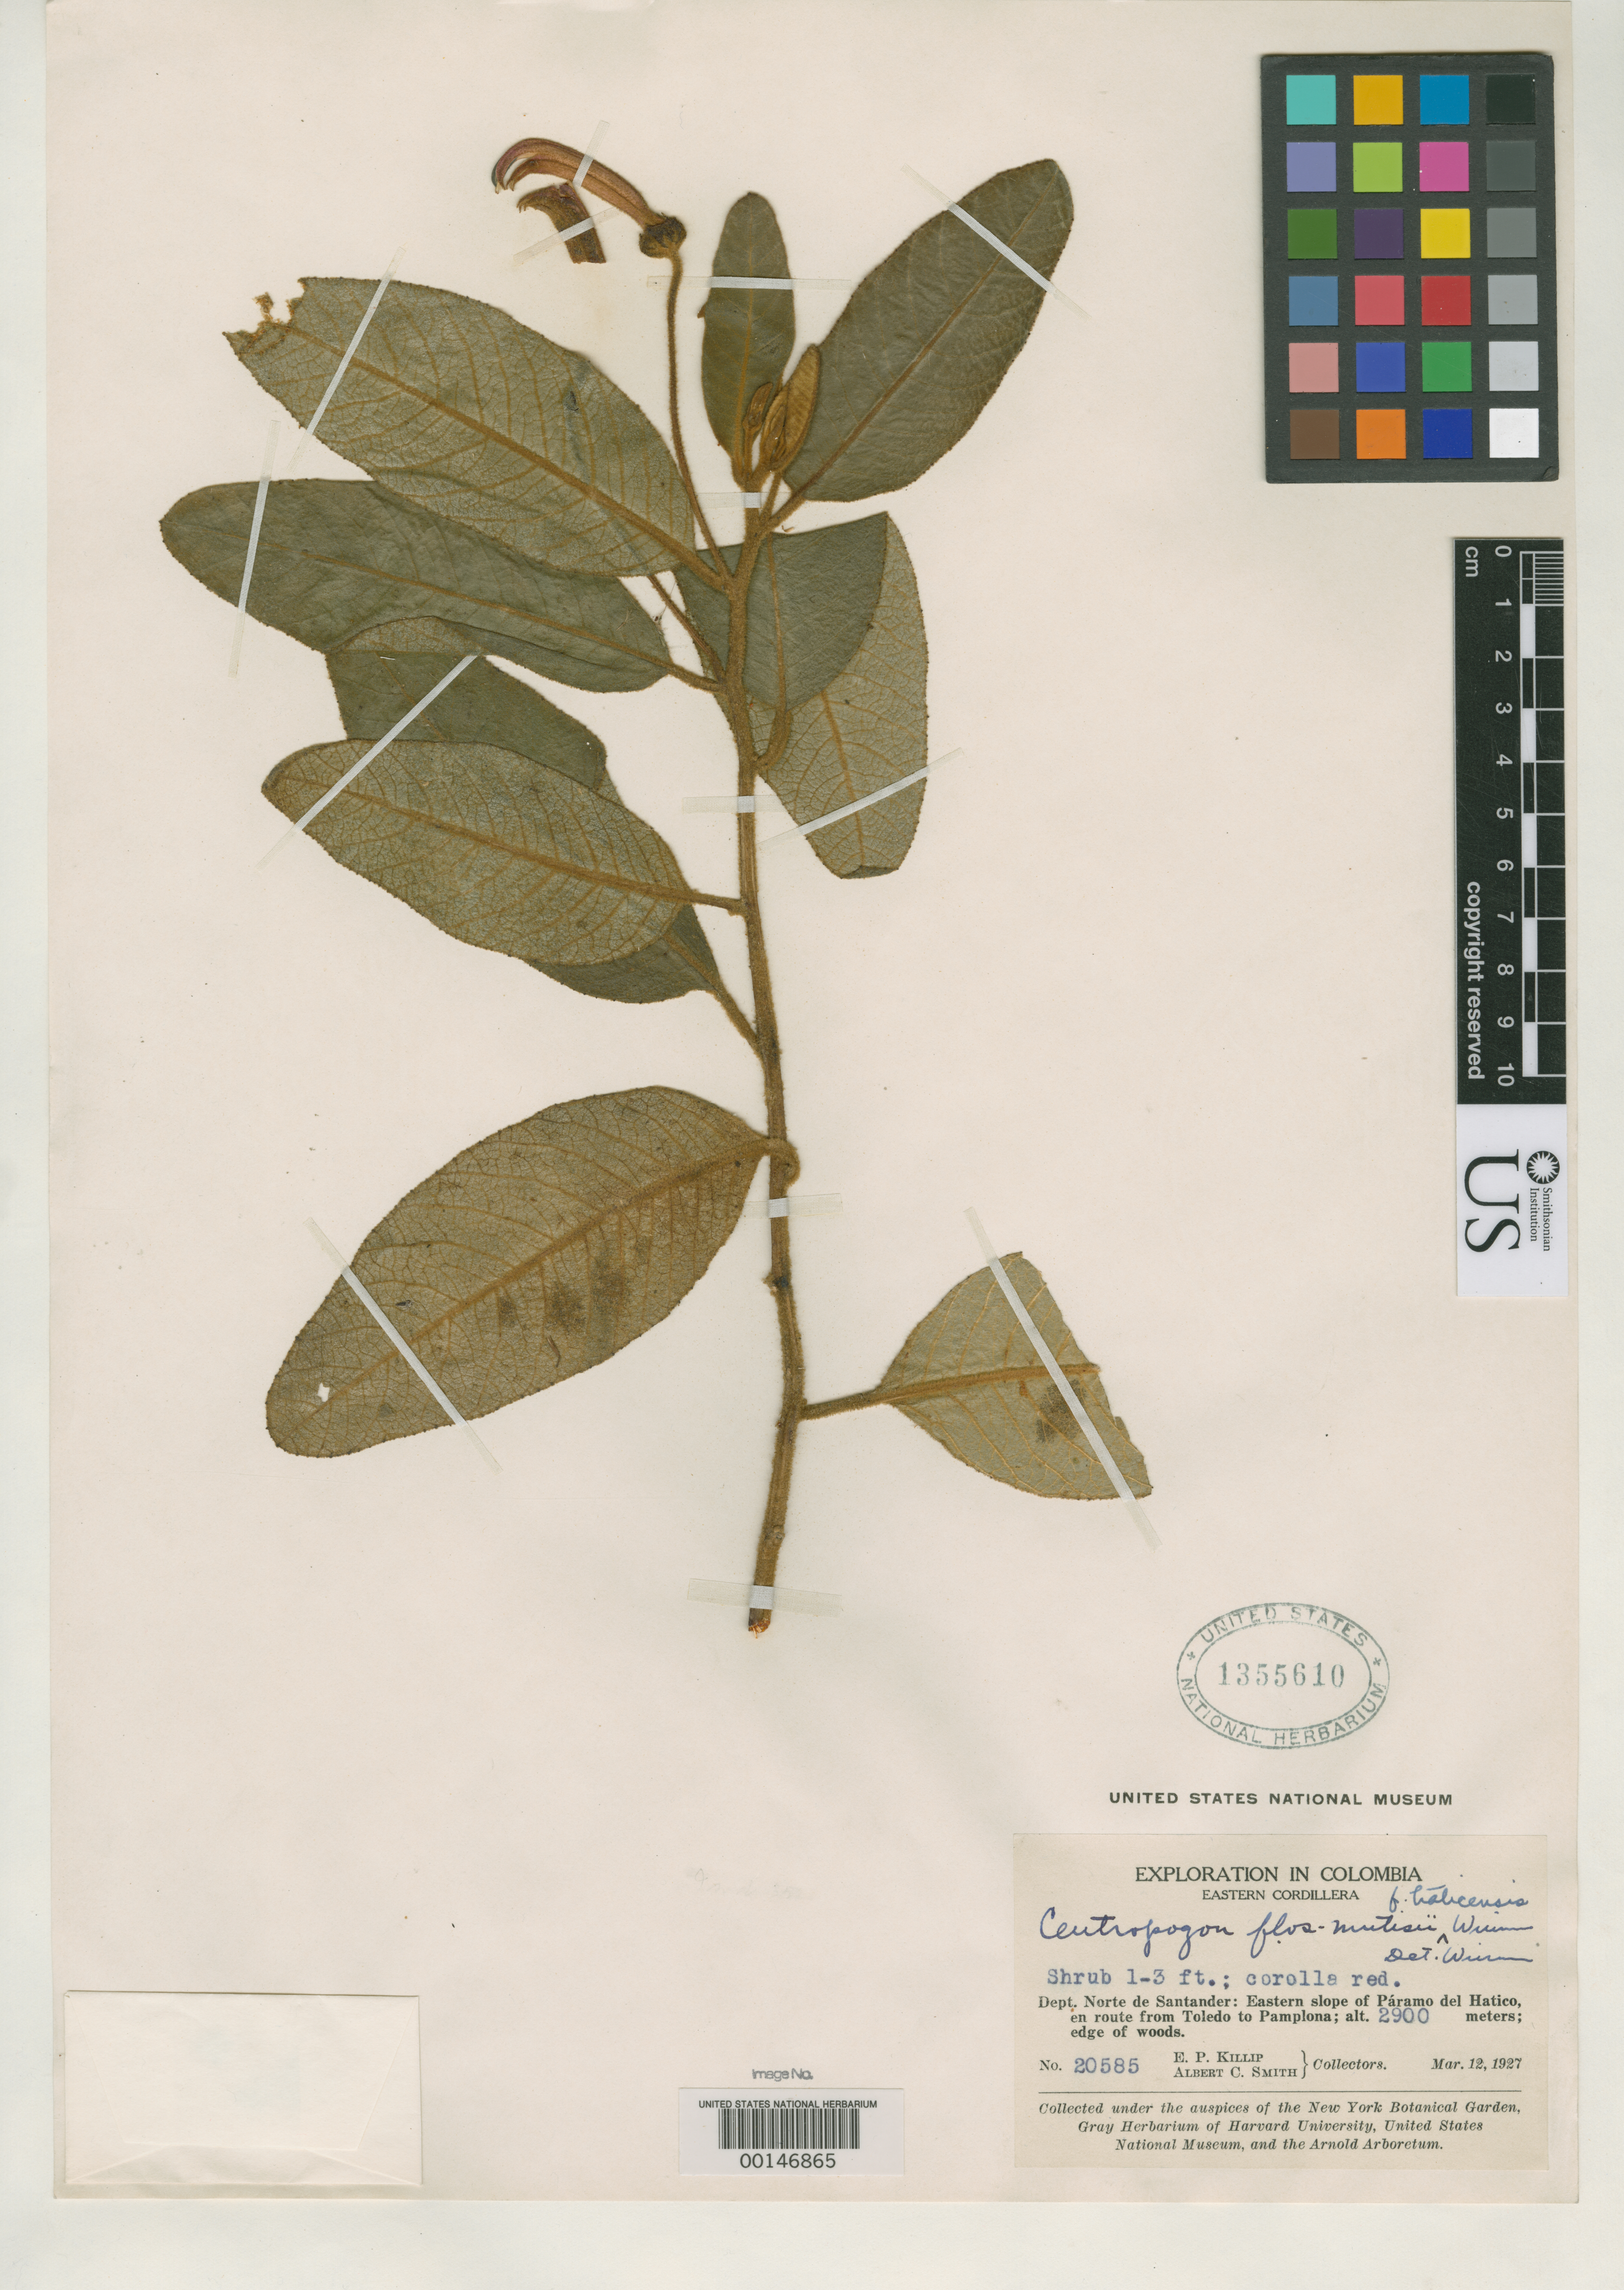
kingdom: Plantae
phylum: Tracheophyta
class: Magnoliopsida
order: Asterales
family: Campanulaceae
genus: Centropogon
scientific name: Centropogon flos-mutisii f. haticensis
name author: E. Wimm.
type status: Isotype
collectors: E. P. Killip & A. C. Smith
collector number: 20585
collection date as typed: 12 Mar 1927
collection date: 1927-03-12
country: Colombia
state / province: Norte de Santander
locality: E slope of Paramo del Hatio en route from Toledo to Pamplona.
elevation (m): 2900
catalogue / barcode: US 1355610